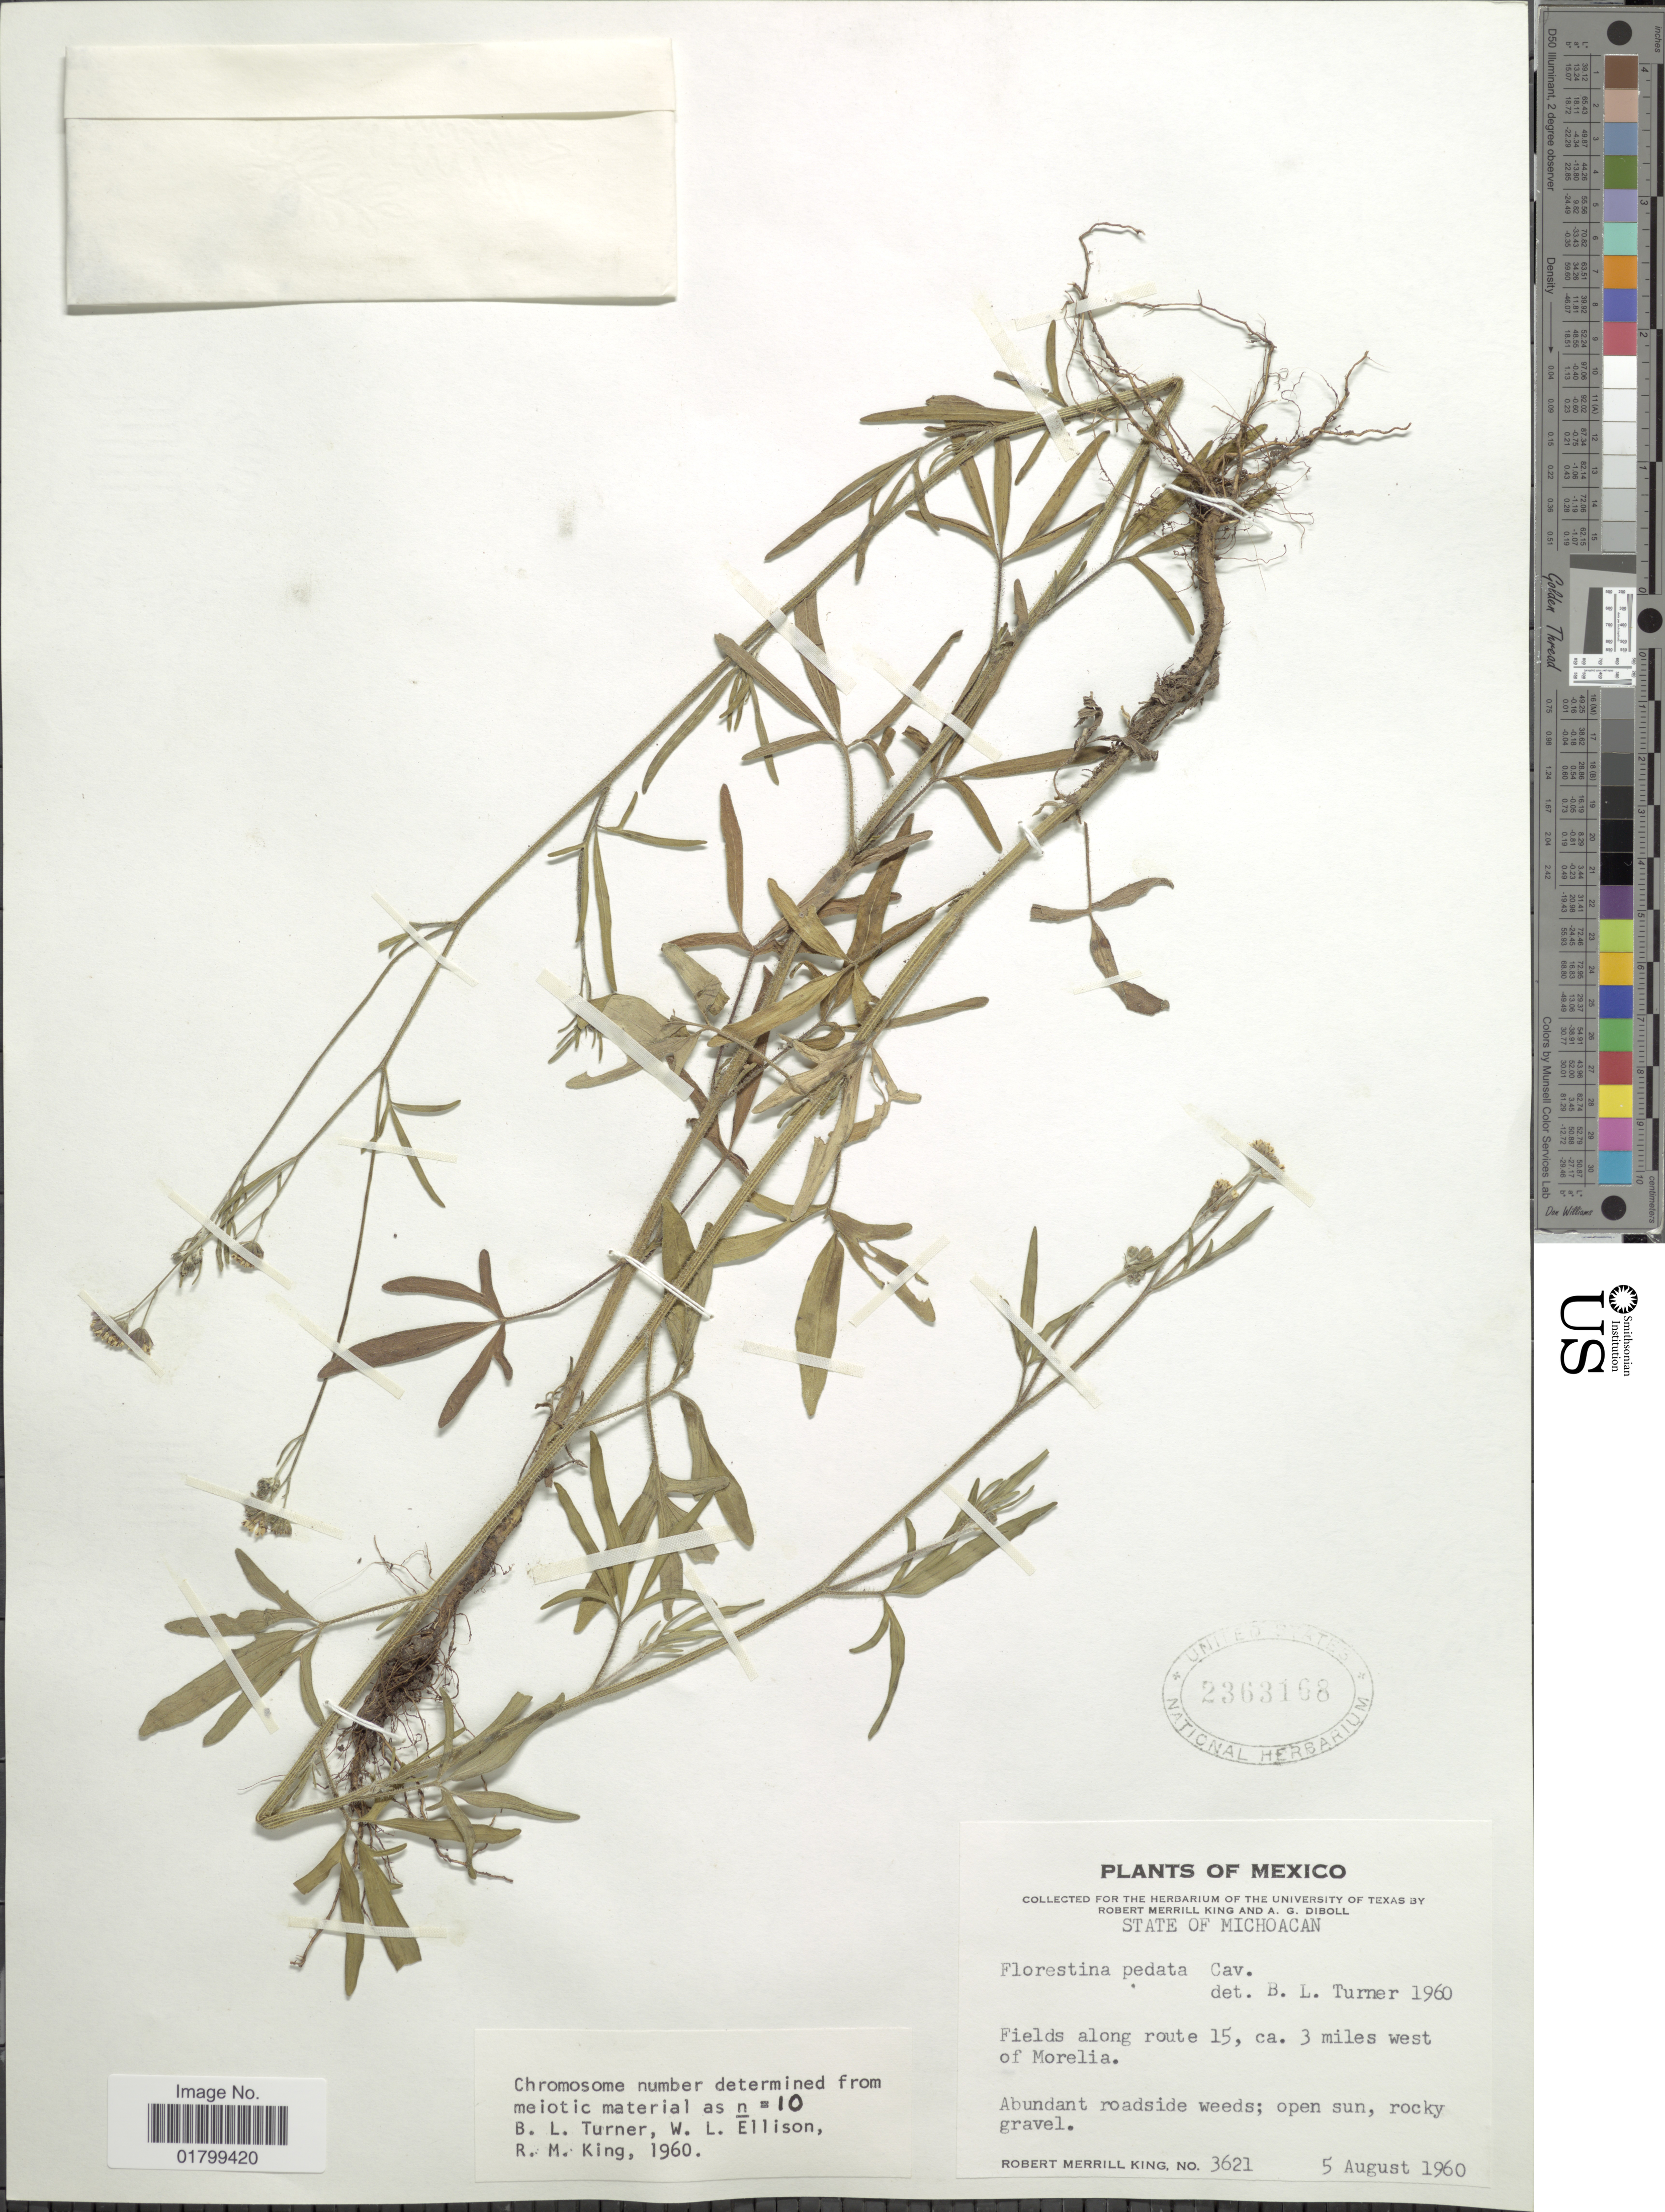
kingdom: Plantae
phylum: Tracheophyta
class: Magnoliopsida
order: Asterales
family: Asteraceae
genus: Florestina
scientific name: Florestina pedata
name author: (Cav.) Cass.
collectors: R. M. King & A. Diboll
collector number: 3621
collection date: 1960-08-05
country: Mexico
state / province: Michoacán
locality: Fields along route 15, ca. 3 miles west of Morelia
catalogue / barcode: US 2363168